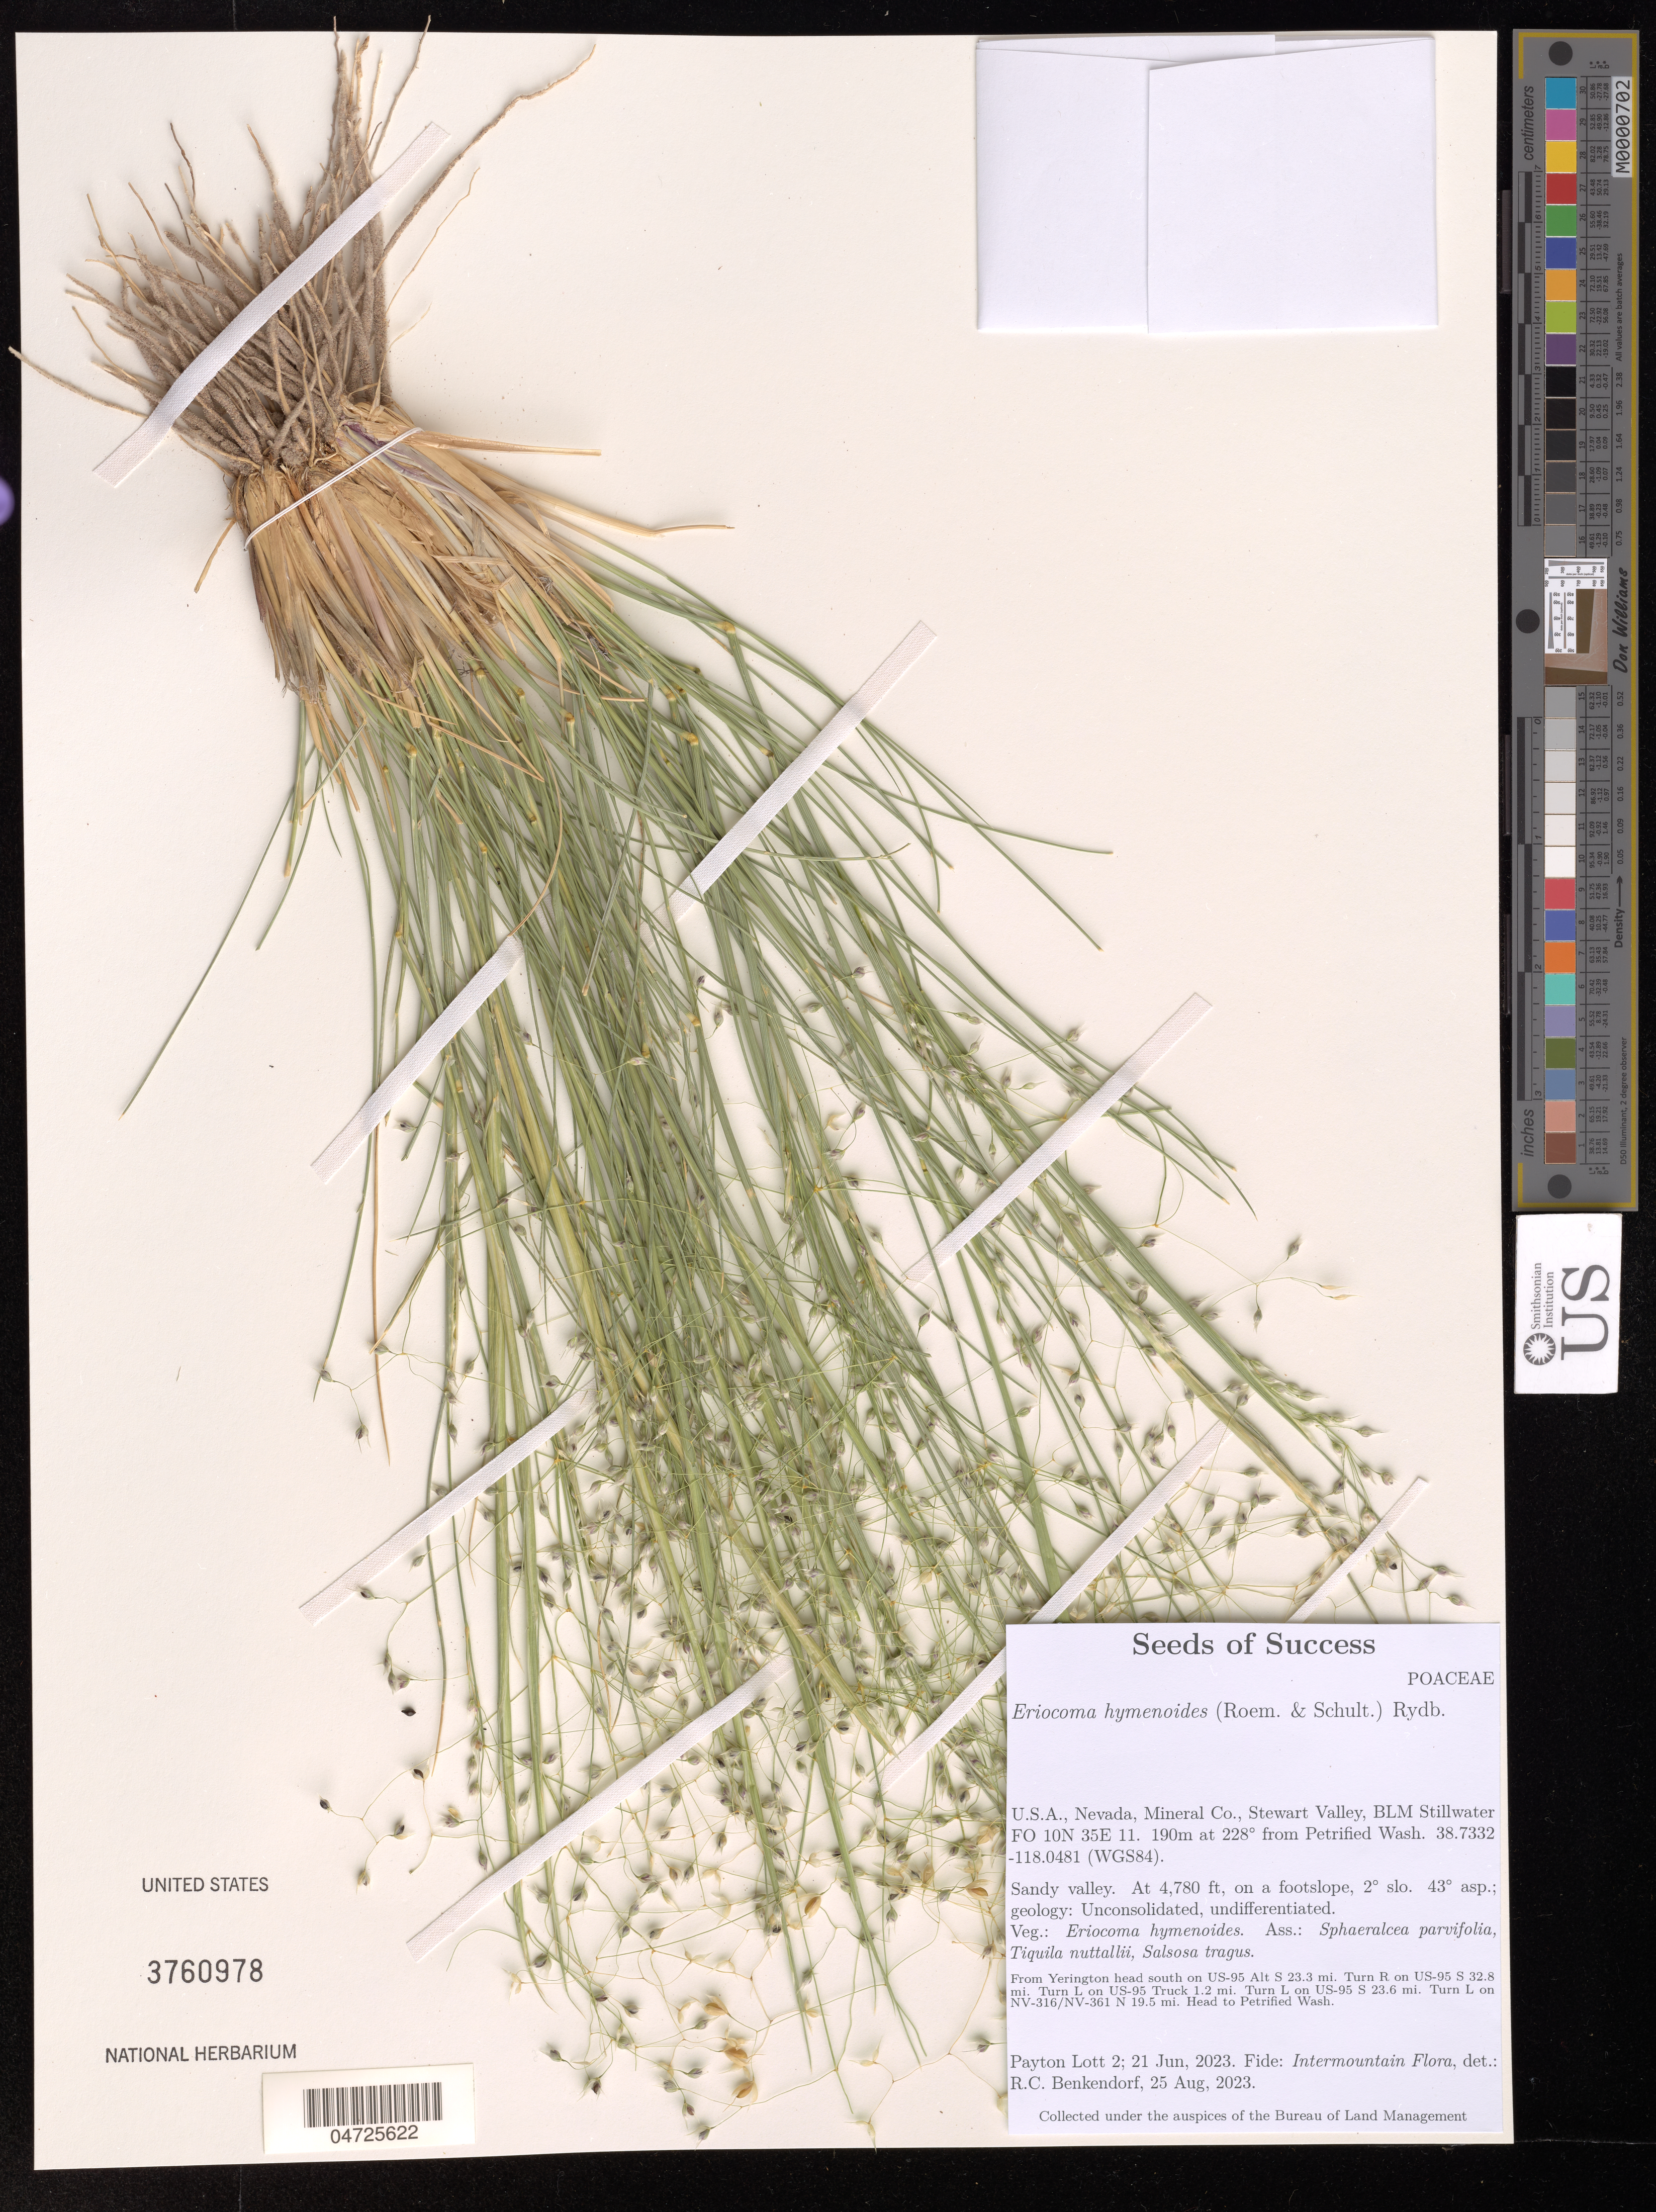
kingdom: Plantae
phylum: Tracheophyta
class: Liliopsida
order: Poales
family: Poaceae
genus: Eriocoma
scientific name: Eriocoma hymenoides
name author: (Roem. & Schult.) Rydb.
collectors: P. Lott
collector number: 2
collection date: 2023-06-21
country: United States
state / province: Nevada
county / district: Mineral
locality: Mineral Co., Stewart Valley, BLM Stillwater FO 10N 35E 11. 190m at 228º from Petrified Wash. (WGS84).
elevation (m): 1457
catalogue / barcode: US 3760978